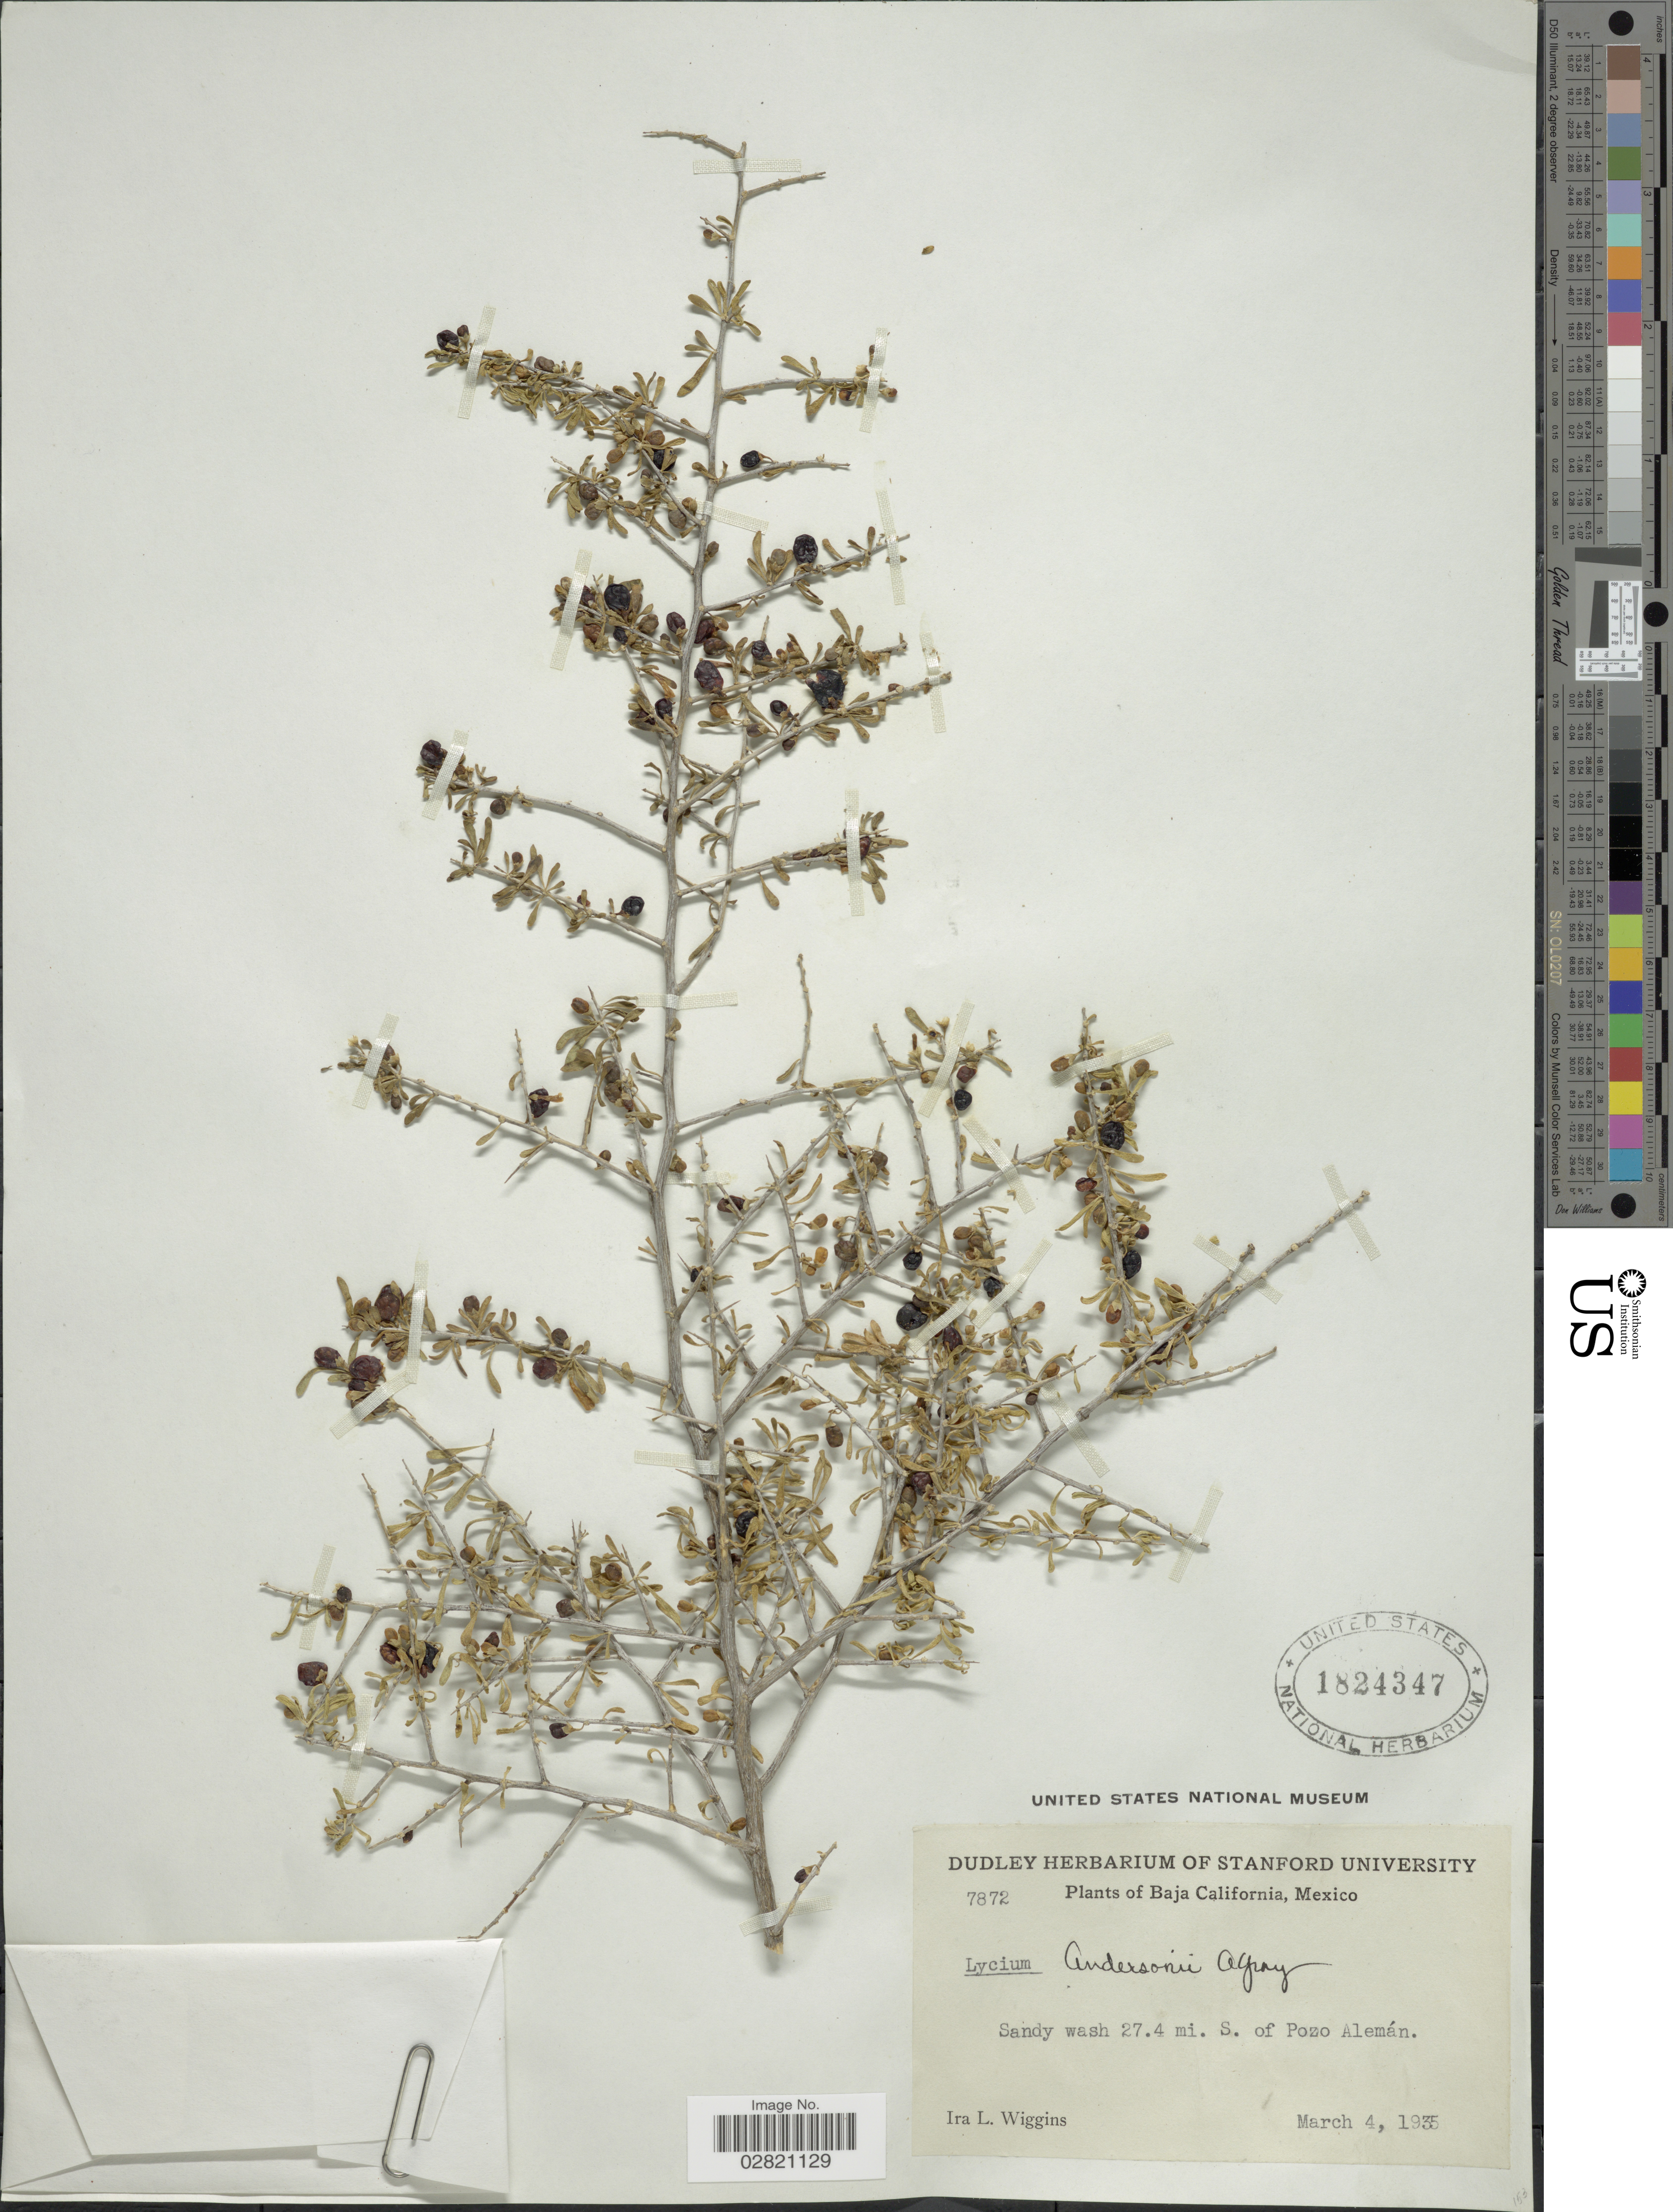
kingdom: Plantae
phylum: Tracheophyta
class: Magnoliopsida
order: Solanales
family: Solanaceae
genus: Lycium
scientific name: Lycium andersonii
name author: A. Gray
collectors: I. L. Wiggins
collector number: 7872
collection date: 1935-03-04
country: Mexico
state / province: Baja California Sur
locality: Sandy wash 27.4 mi. S. of Pozo Alemán.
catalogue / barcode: US 1824347